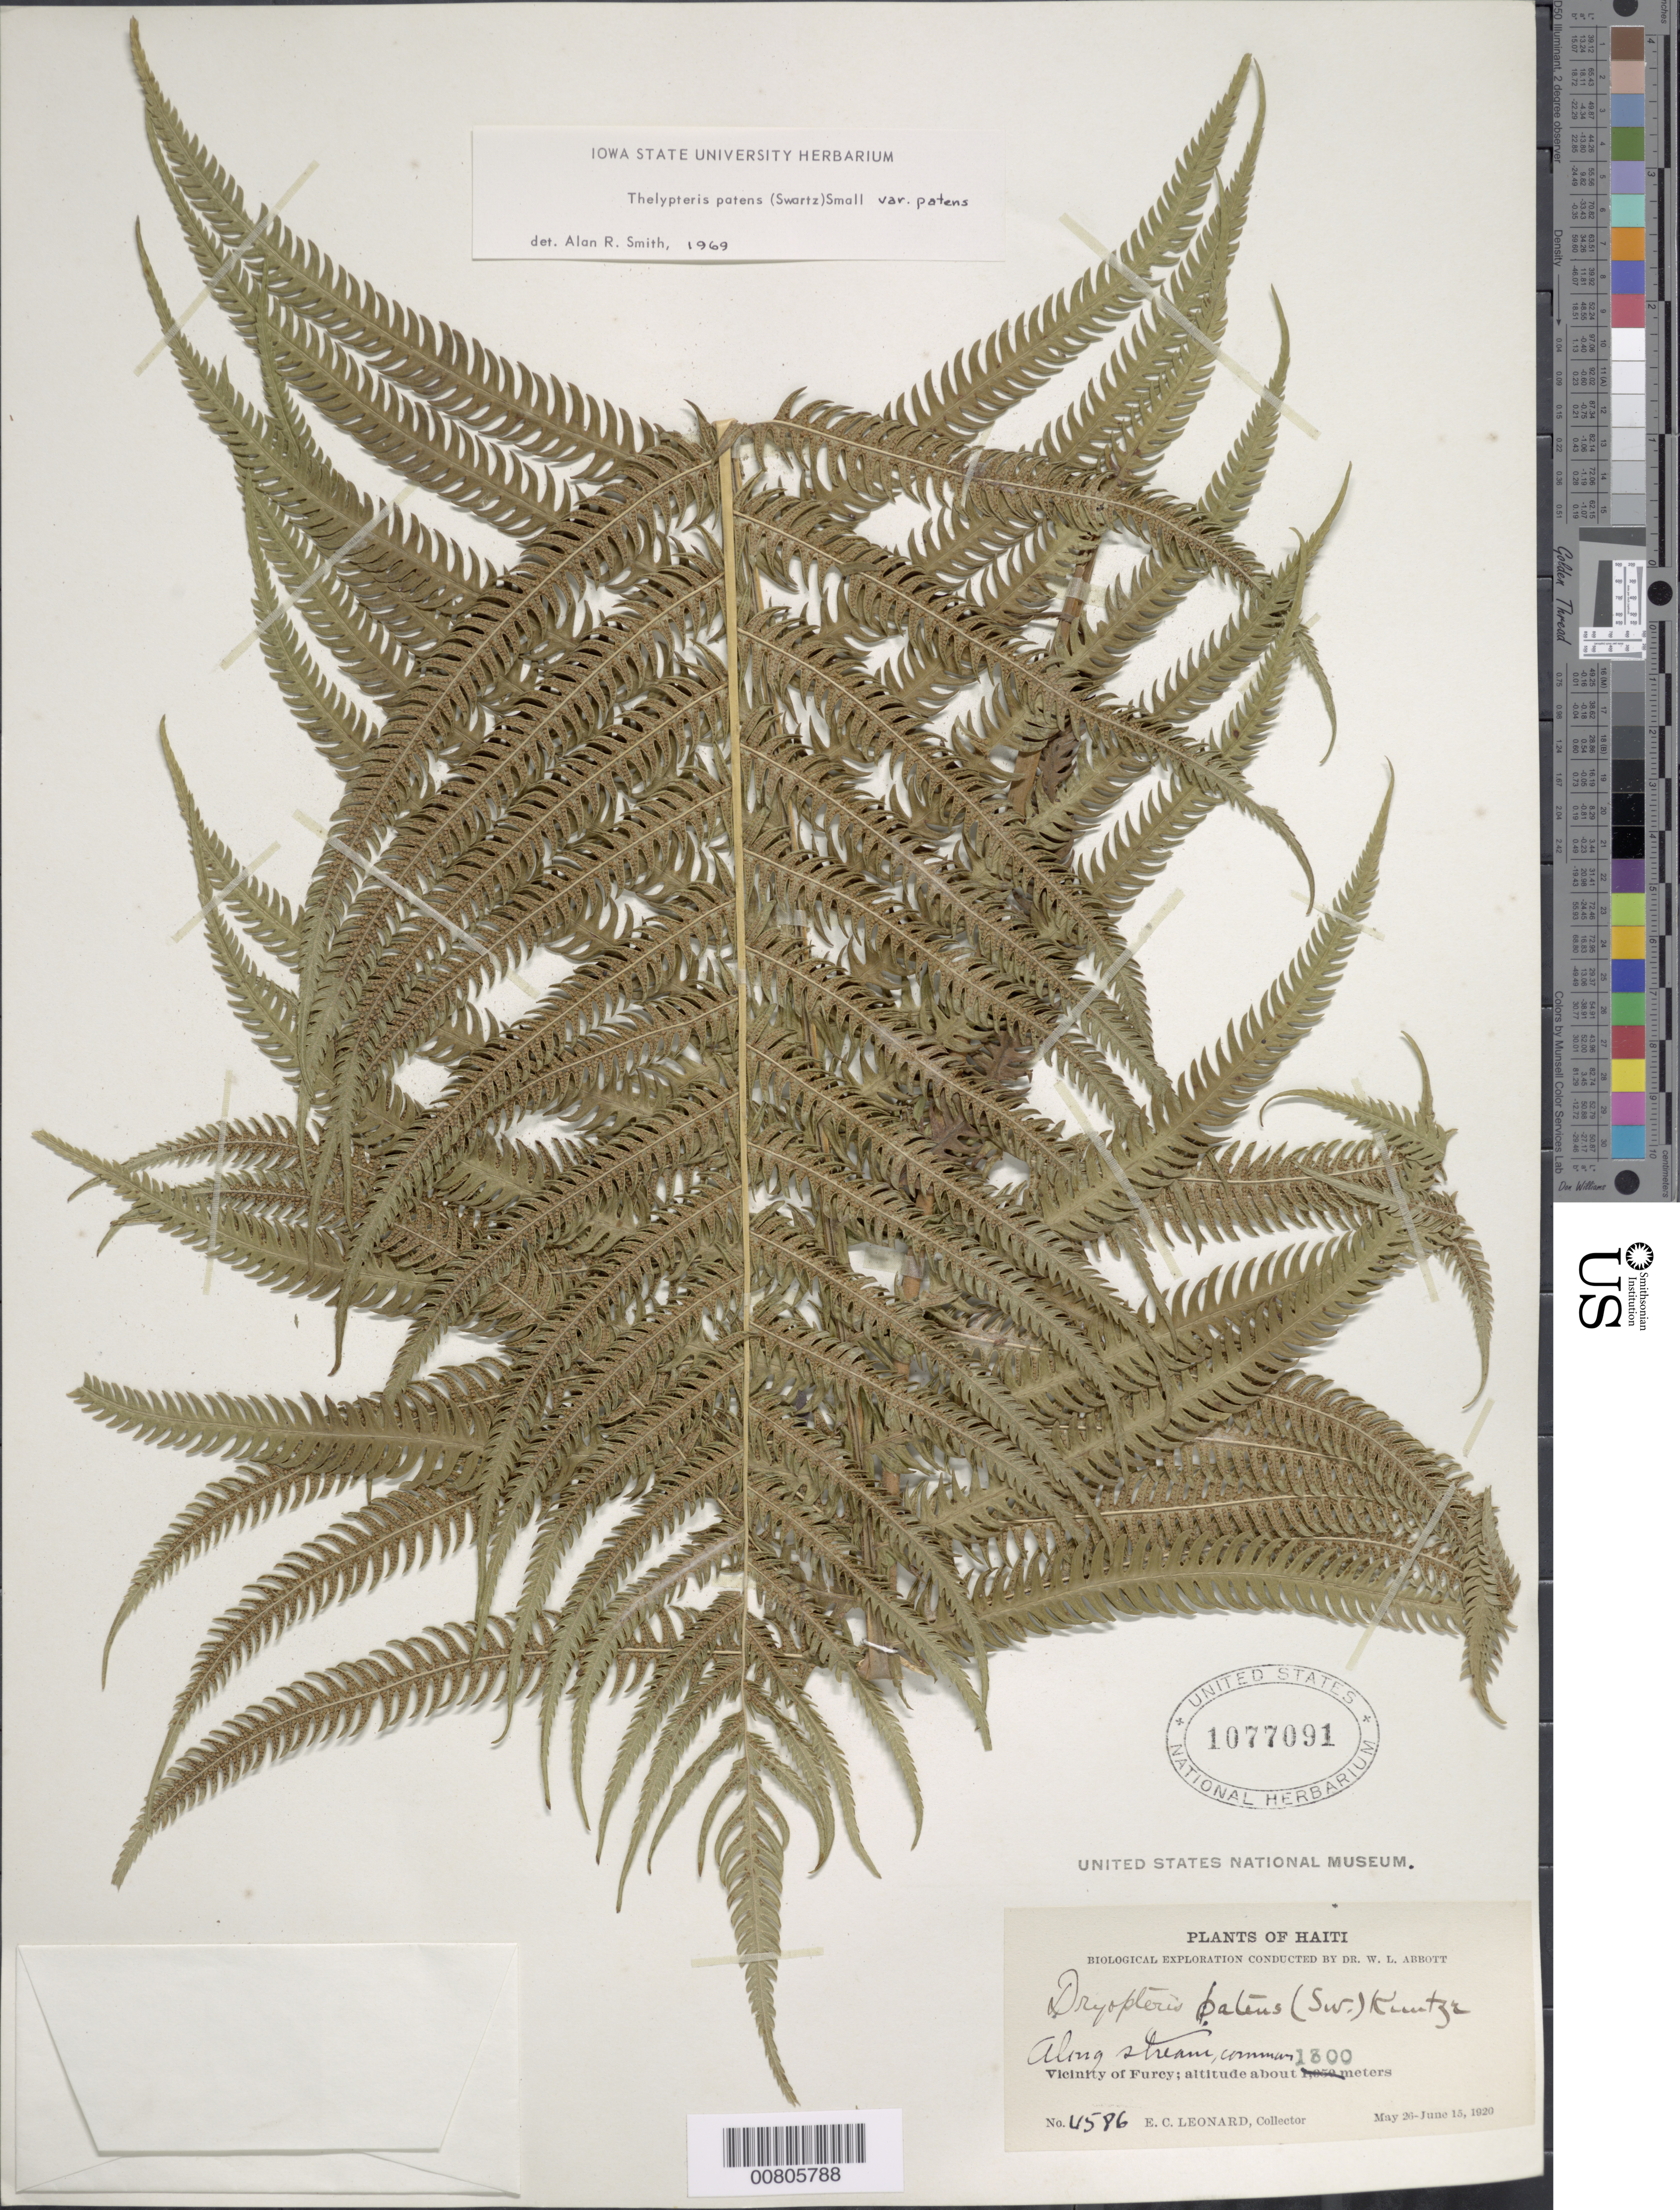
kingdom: Plantae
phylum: Tracheophyta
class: Polypodiopsida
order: Polypodiales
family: Thelypteridaceae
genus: Christella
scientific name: Christella patens var. patens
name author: (Sw.) Holttum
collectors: E. C. Leonard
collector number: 4586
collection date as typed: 26 May 1920 to 15 Jun 1920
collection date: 1920-05-26/1920-06-15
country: Haiti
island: Hispaniola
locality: Furcy vicinity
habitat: Along stream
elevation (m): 1300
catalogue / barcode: US 1077091